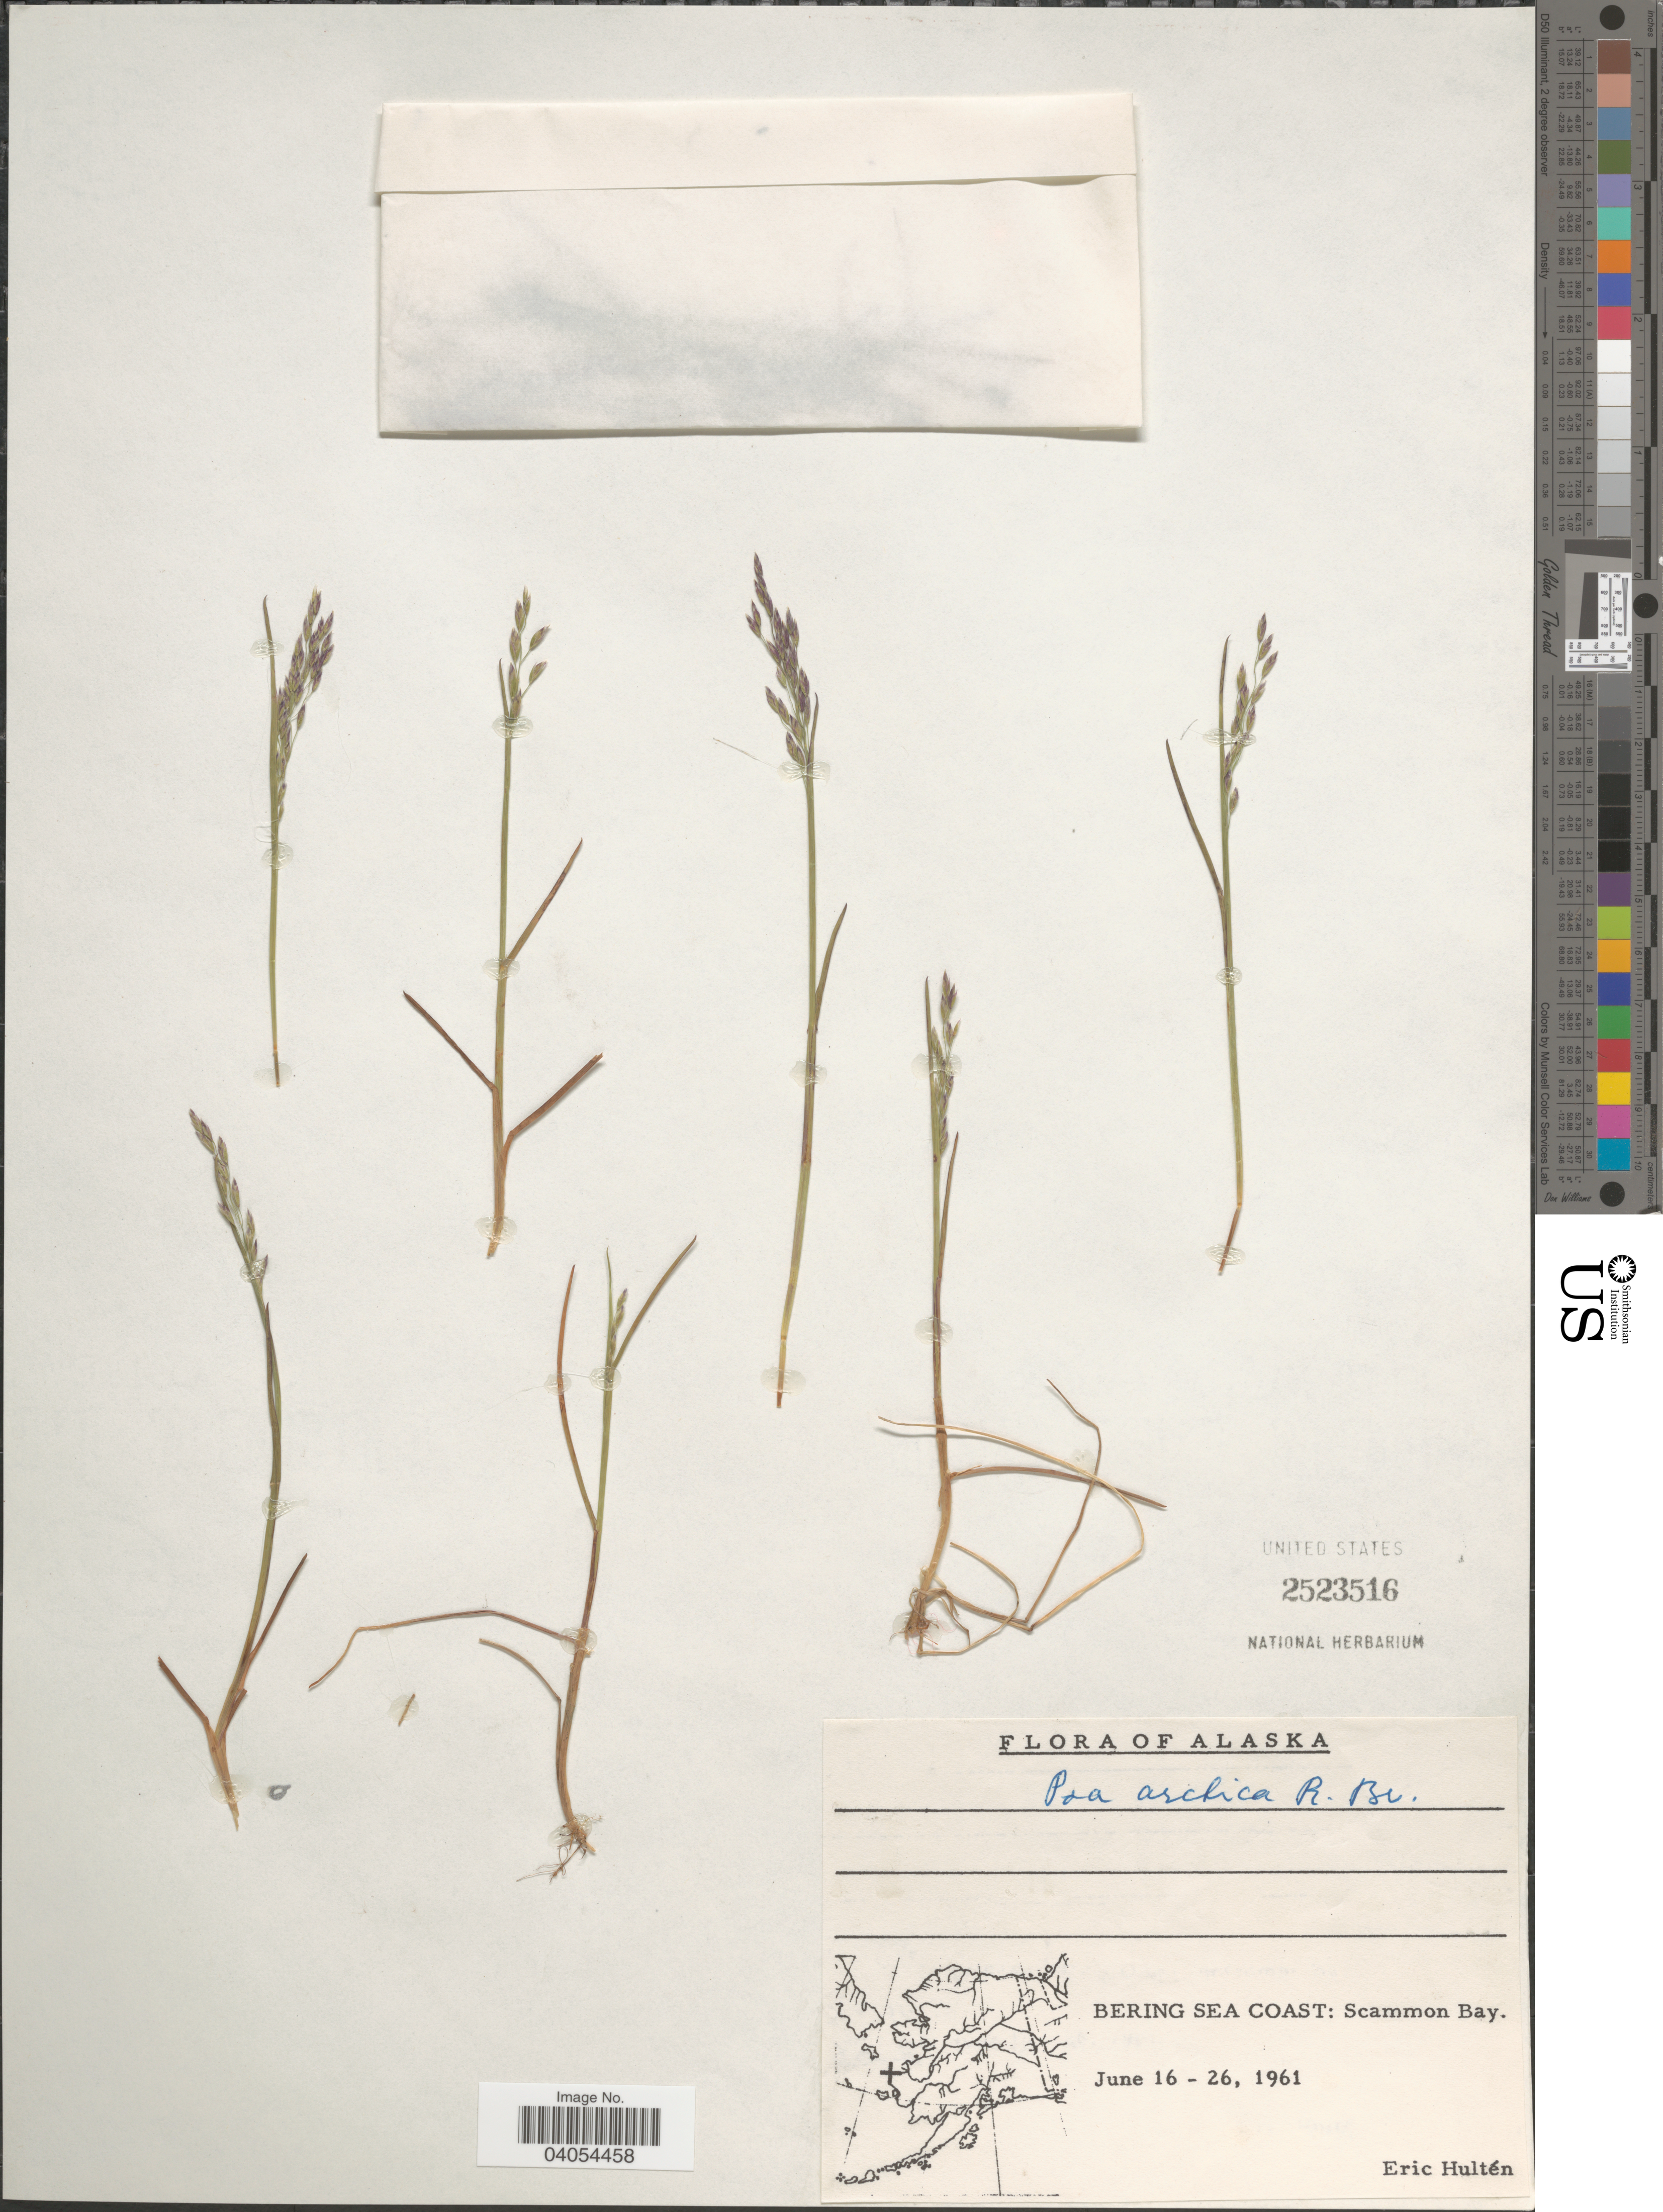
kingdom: Plantae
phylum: Tracheophyta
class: Liliopsida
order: Poales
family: Poaceae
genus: Poa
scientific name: Poa arctica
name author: R. Br.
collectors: E. G. Hultén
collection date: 1961-06-16/1961-06-26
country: United States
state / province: Alaska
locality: Bering Sea Coast: Scammon Bay.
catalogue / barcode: US 2523516